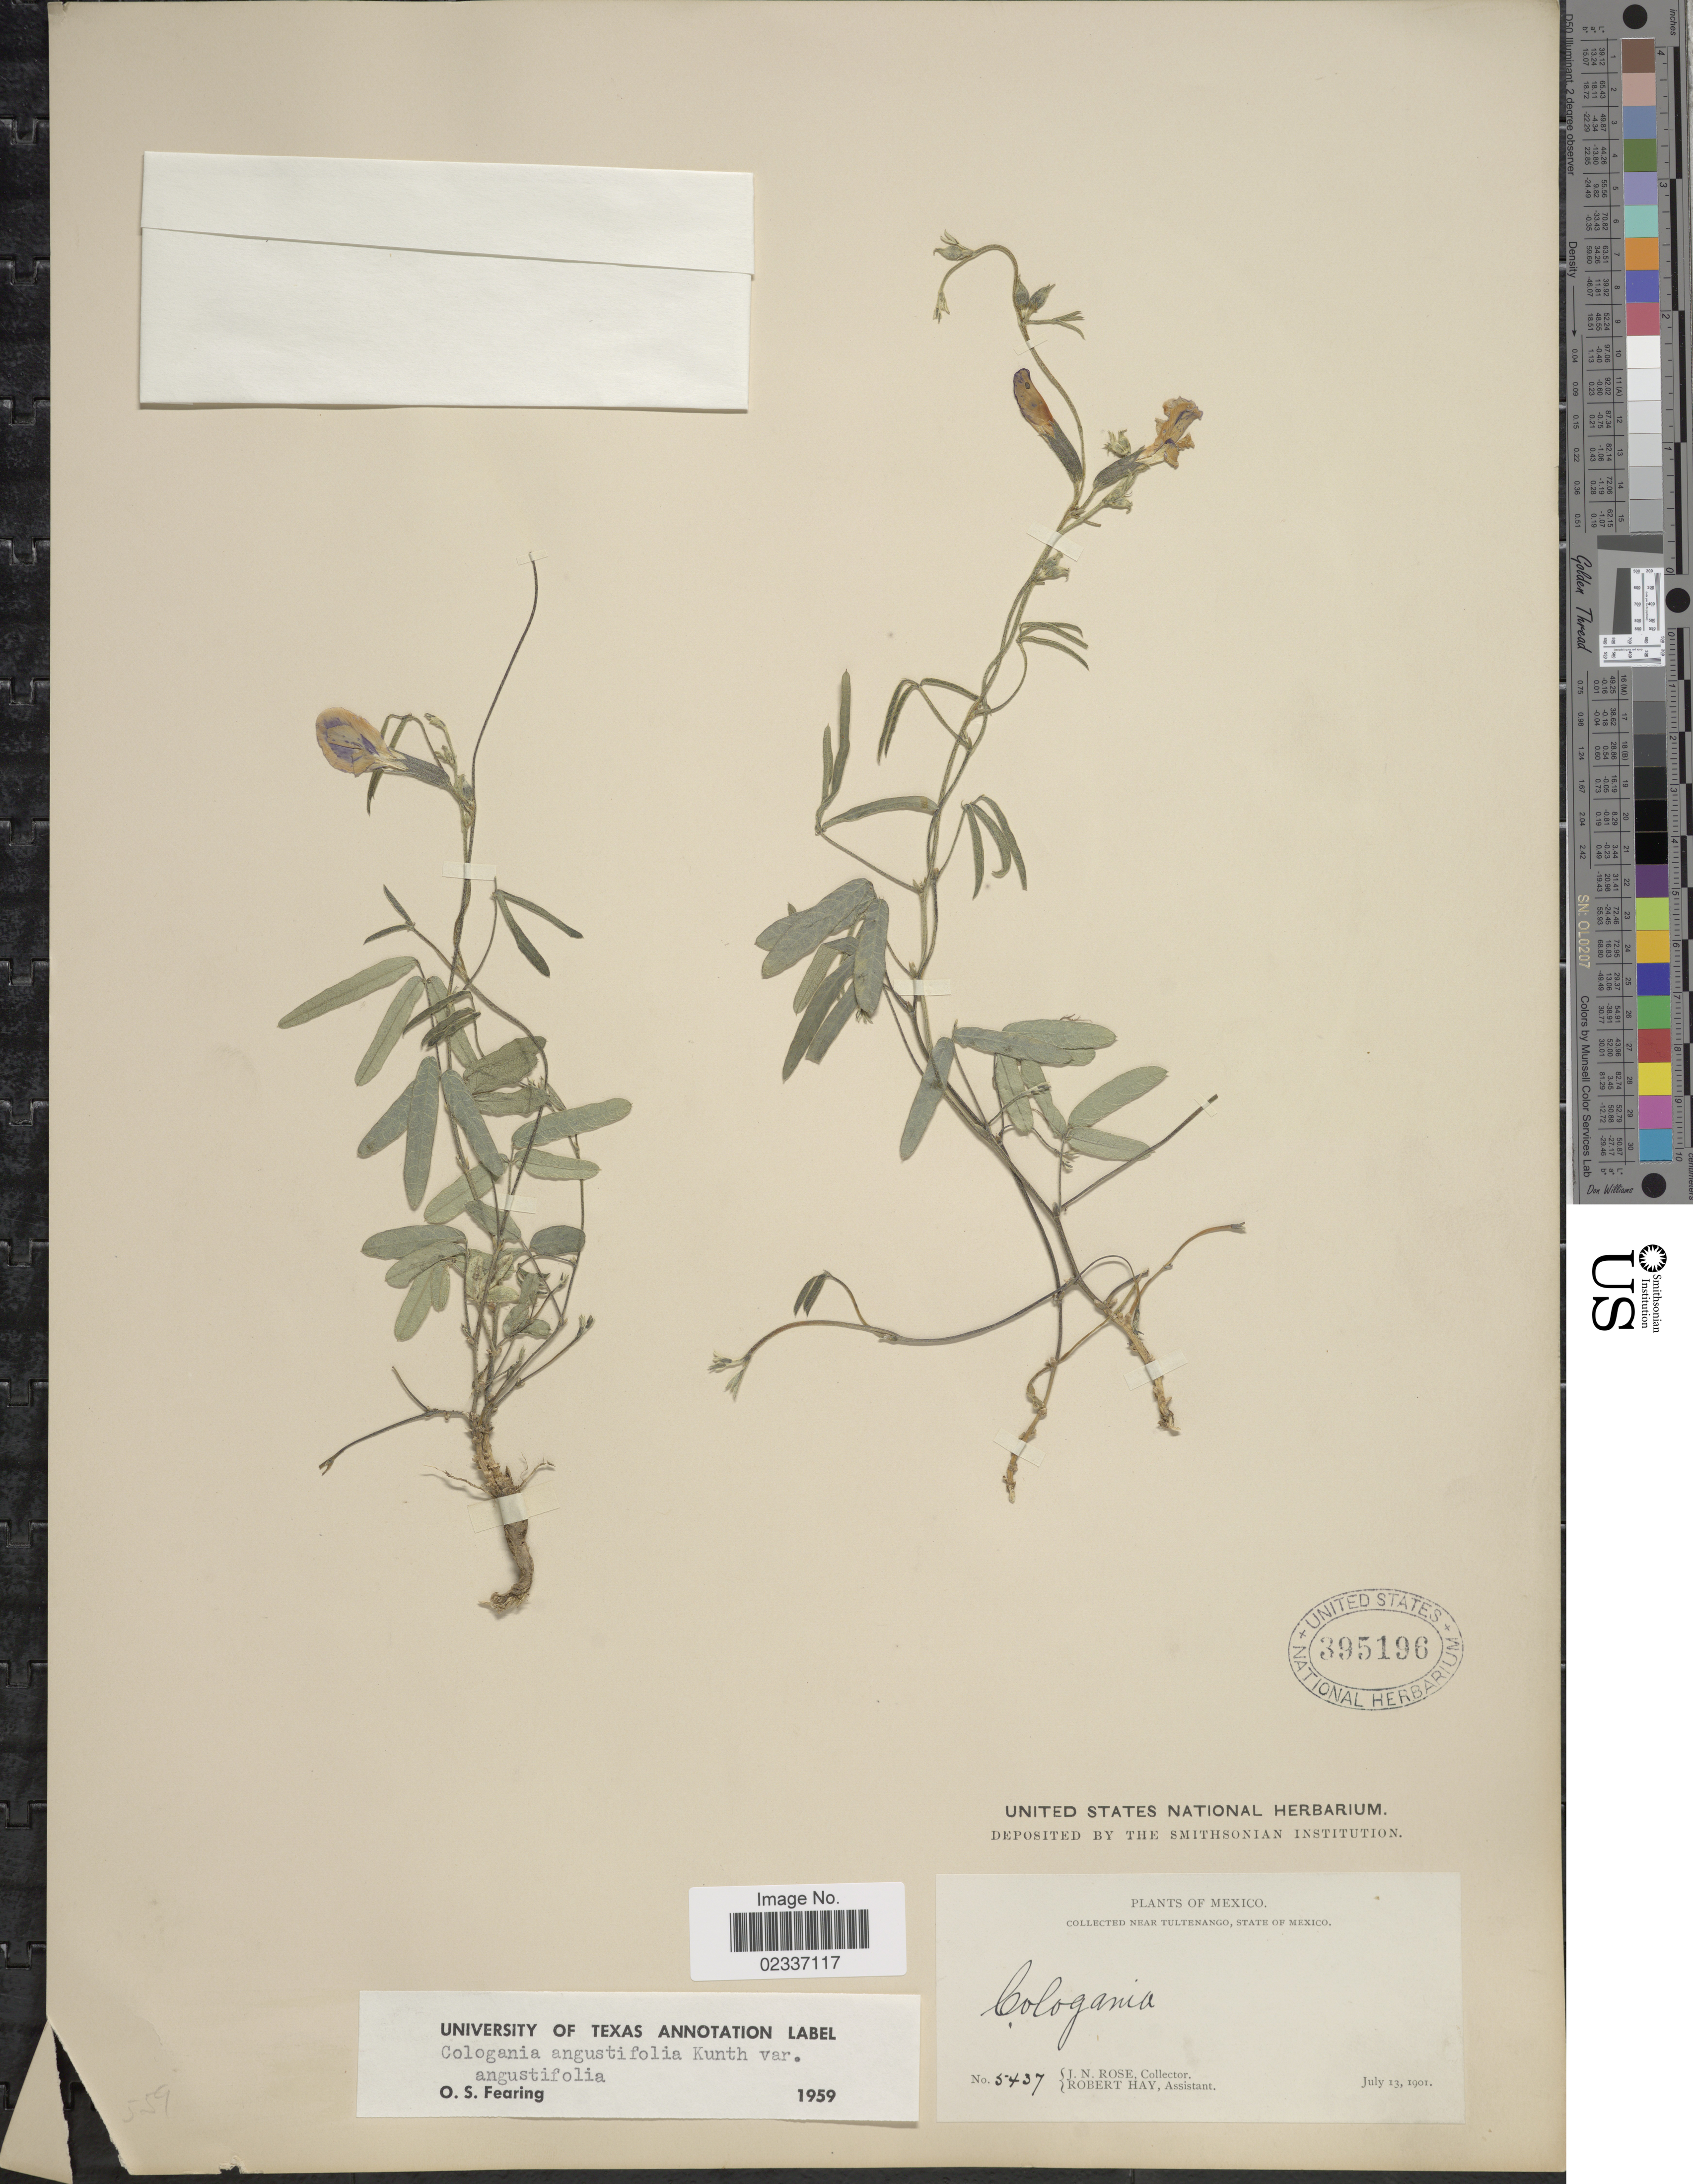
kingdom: Plantae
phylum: Tracheophyta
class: Magnoliopsida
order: Fabales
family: Fabaceae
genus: Cologania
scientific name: Cologania angustifolia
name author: Kunth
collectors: J. N. Rose & R. Hay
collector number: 5437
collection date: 1901-07-13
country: Mexico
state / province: México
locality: Near Tultenango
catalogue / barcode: US 395196